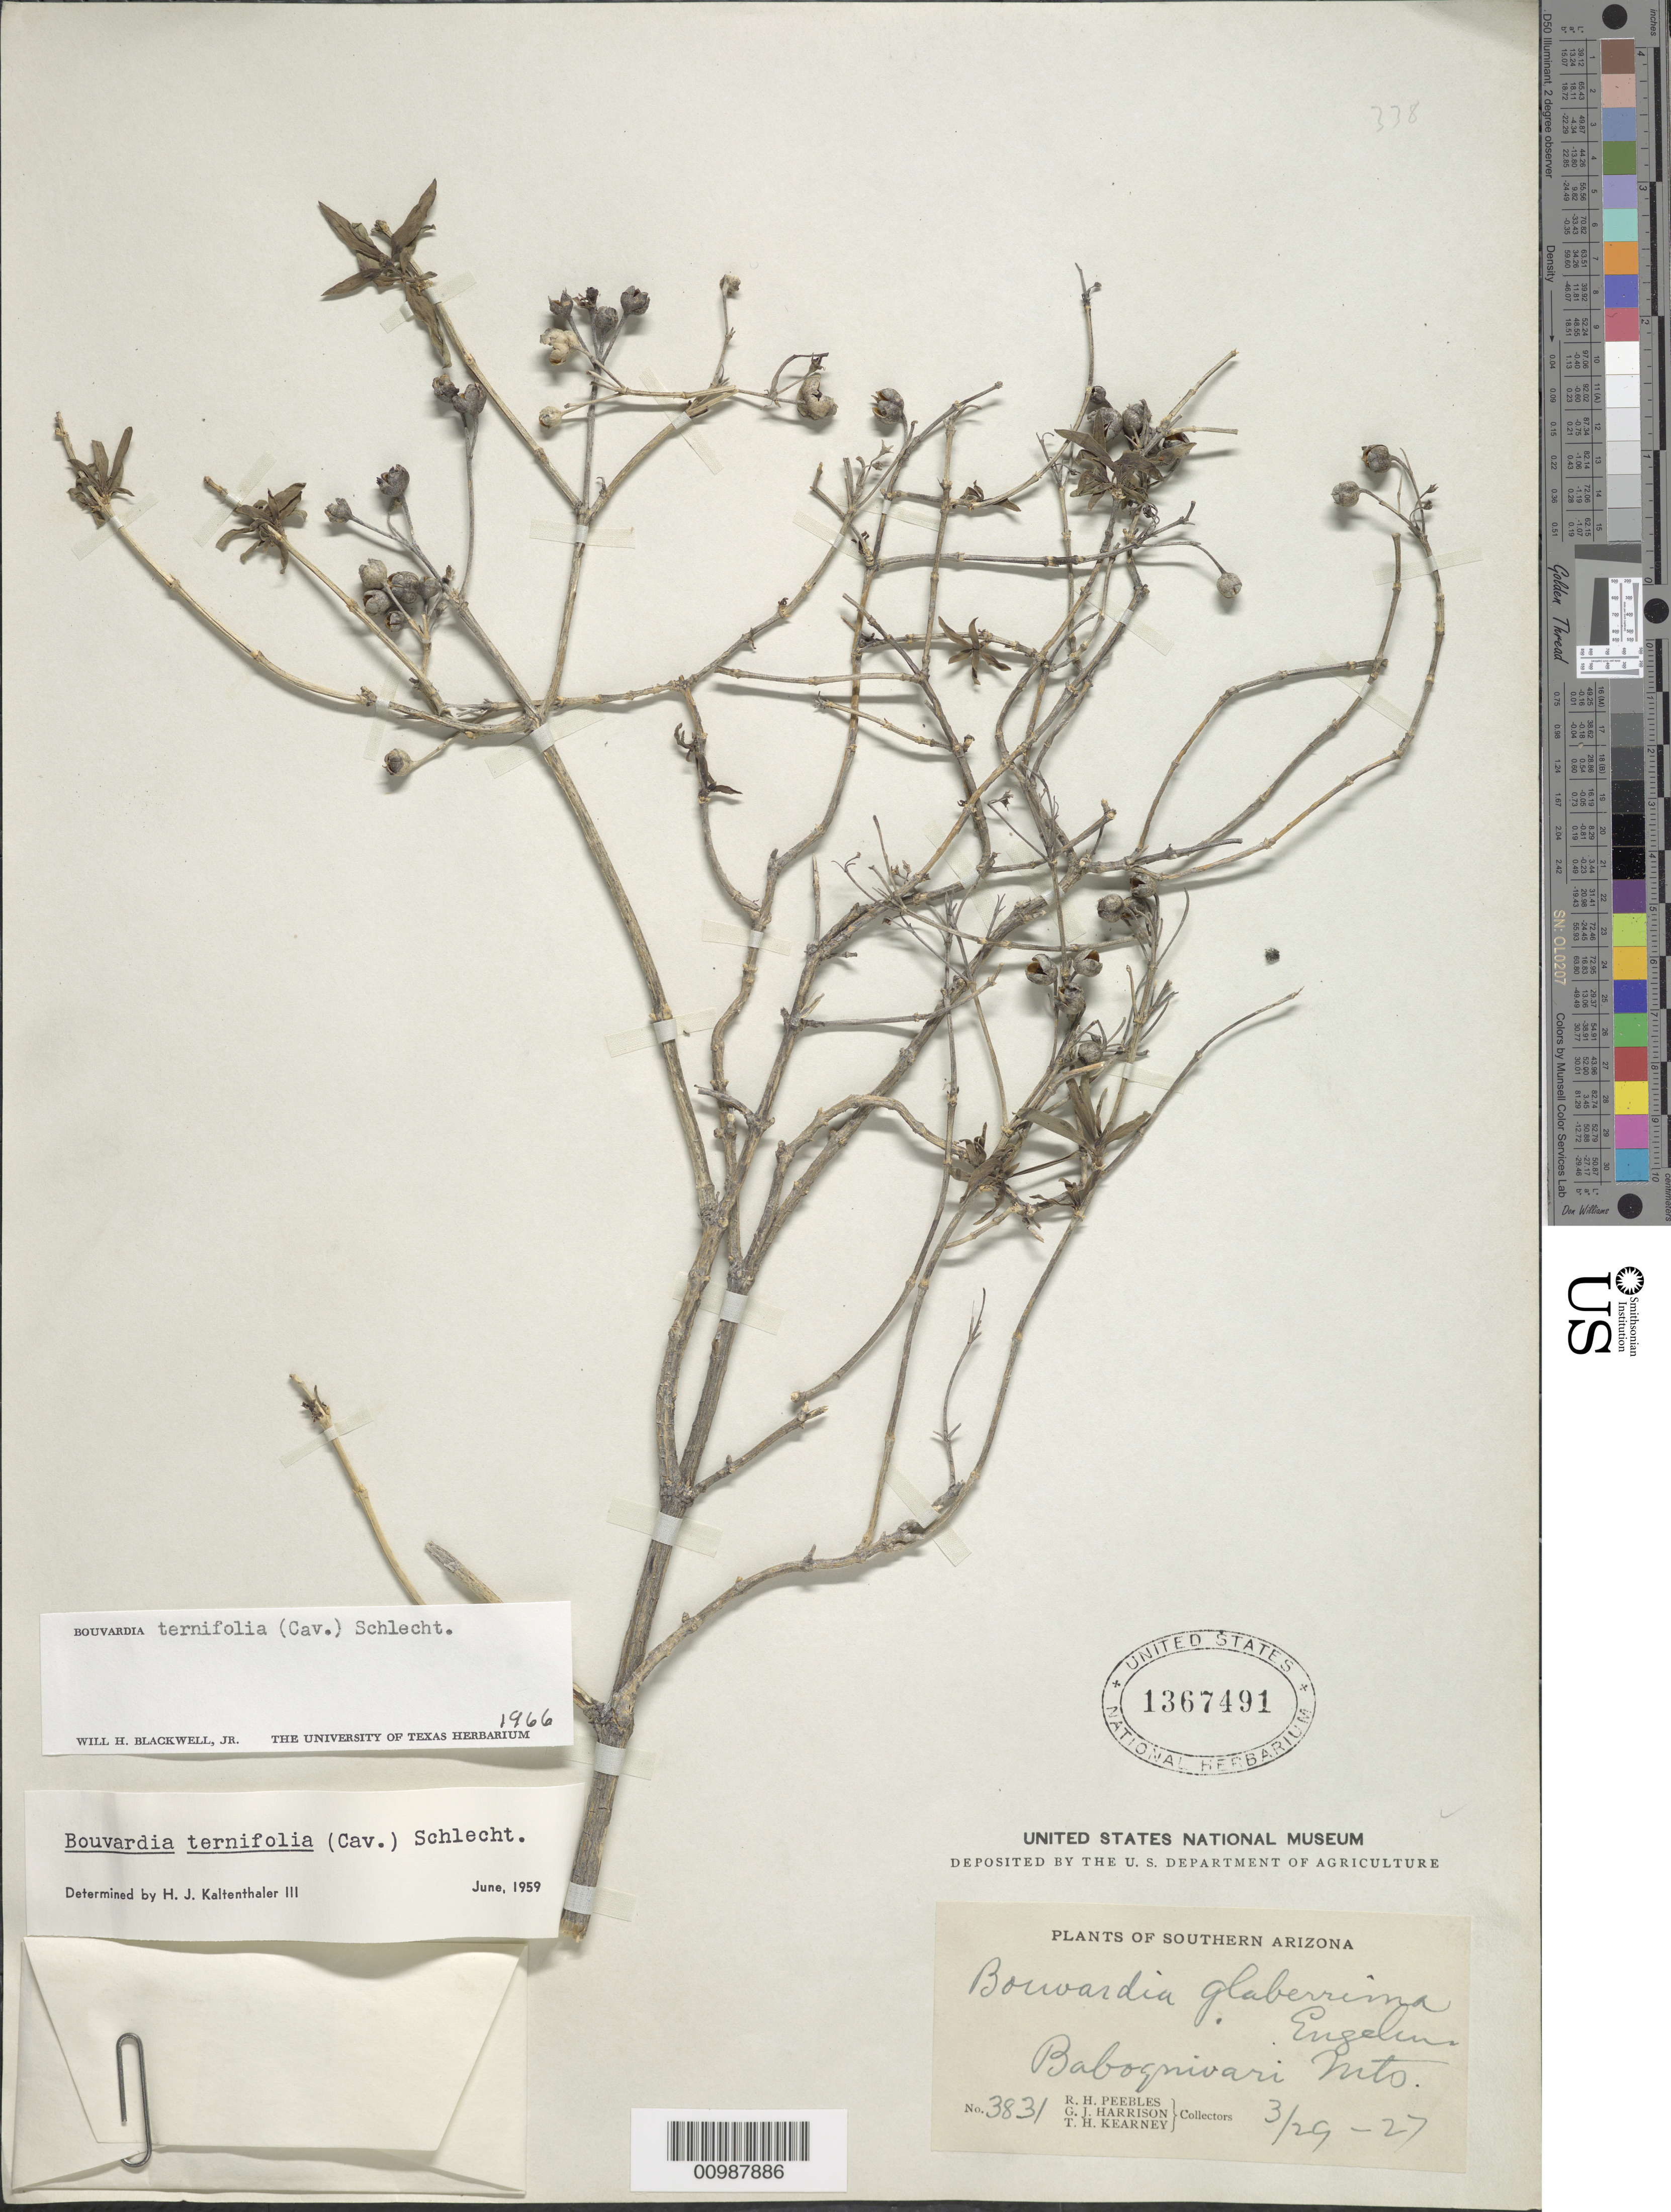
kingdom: Plantae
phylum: Tracheophyta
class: Magnoliopsida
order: Gentianales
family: Rubiaceae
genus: Bouvardia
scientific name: Bouvardia ternifolia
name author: (Cav.) Schltdl.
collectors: R. H. Peebles & G. J. Harrison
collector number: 3831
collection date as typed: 29 Apr 1927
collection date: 1927-04-29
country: United States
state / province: Arizona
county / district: Pima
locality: Baboquivari Mountains.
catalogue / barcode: US 1367491